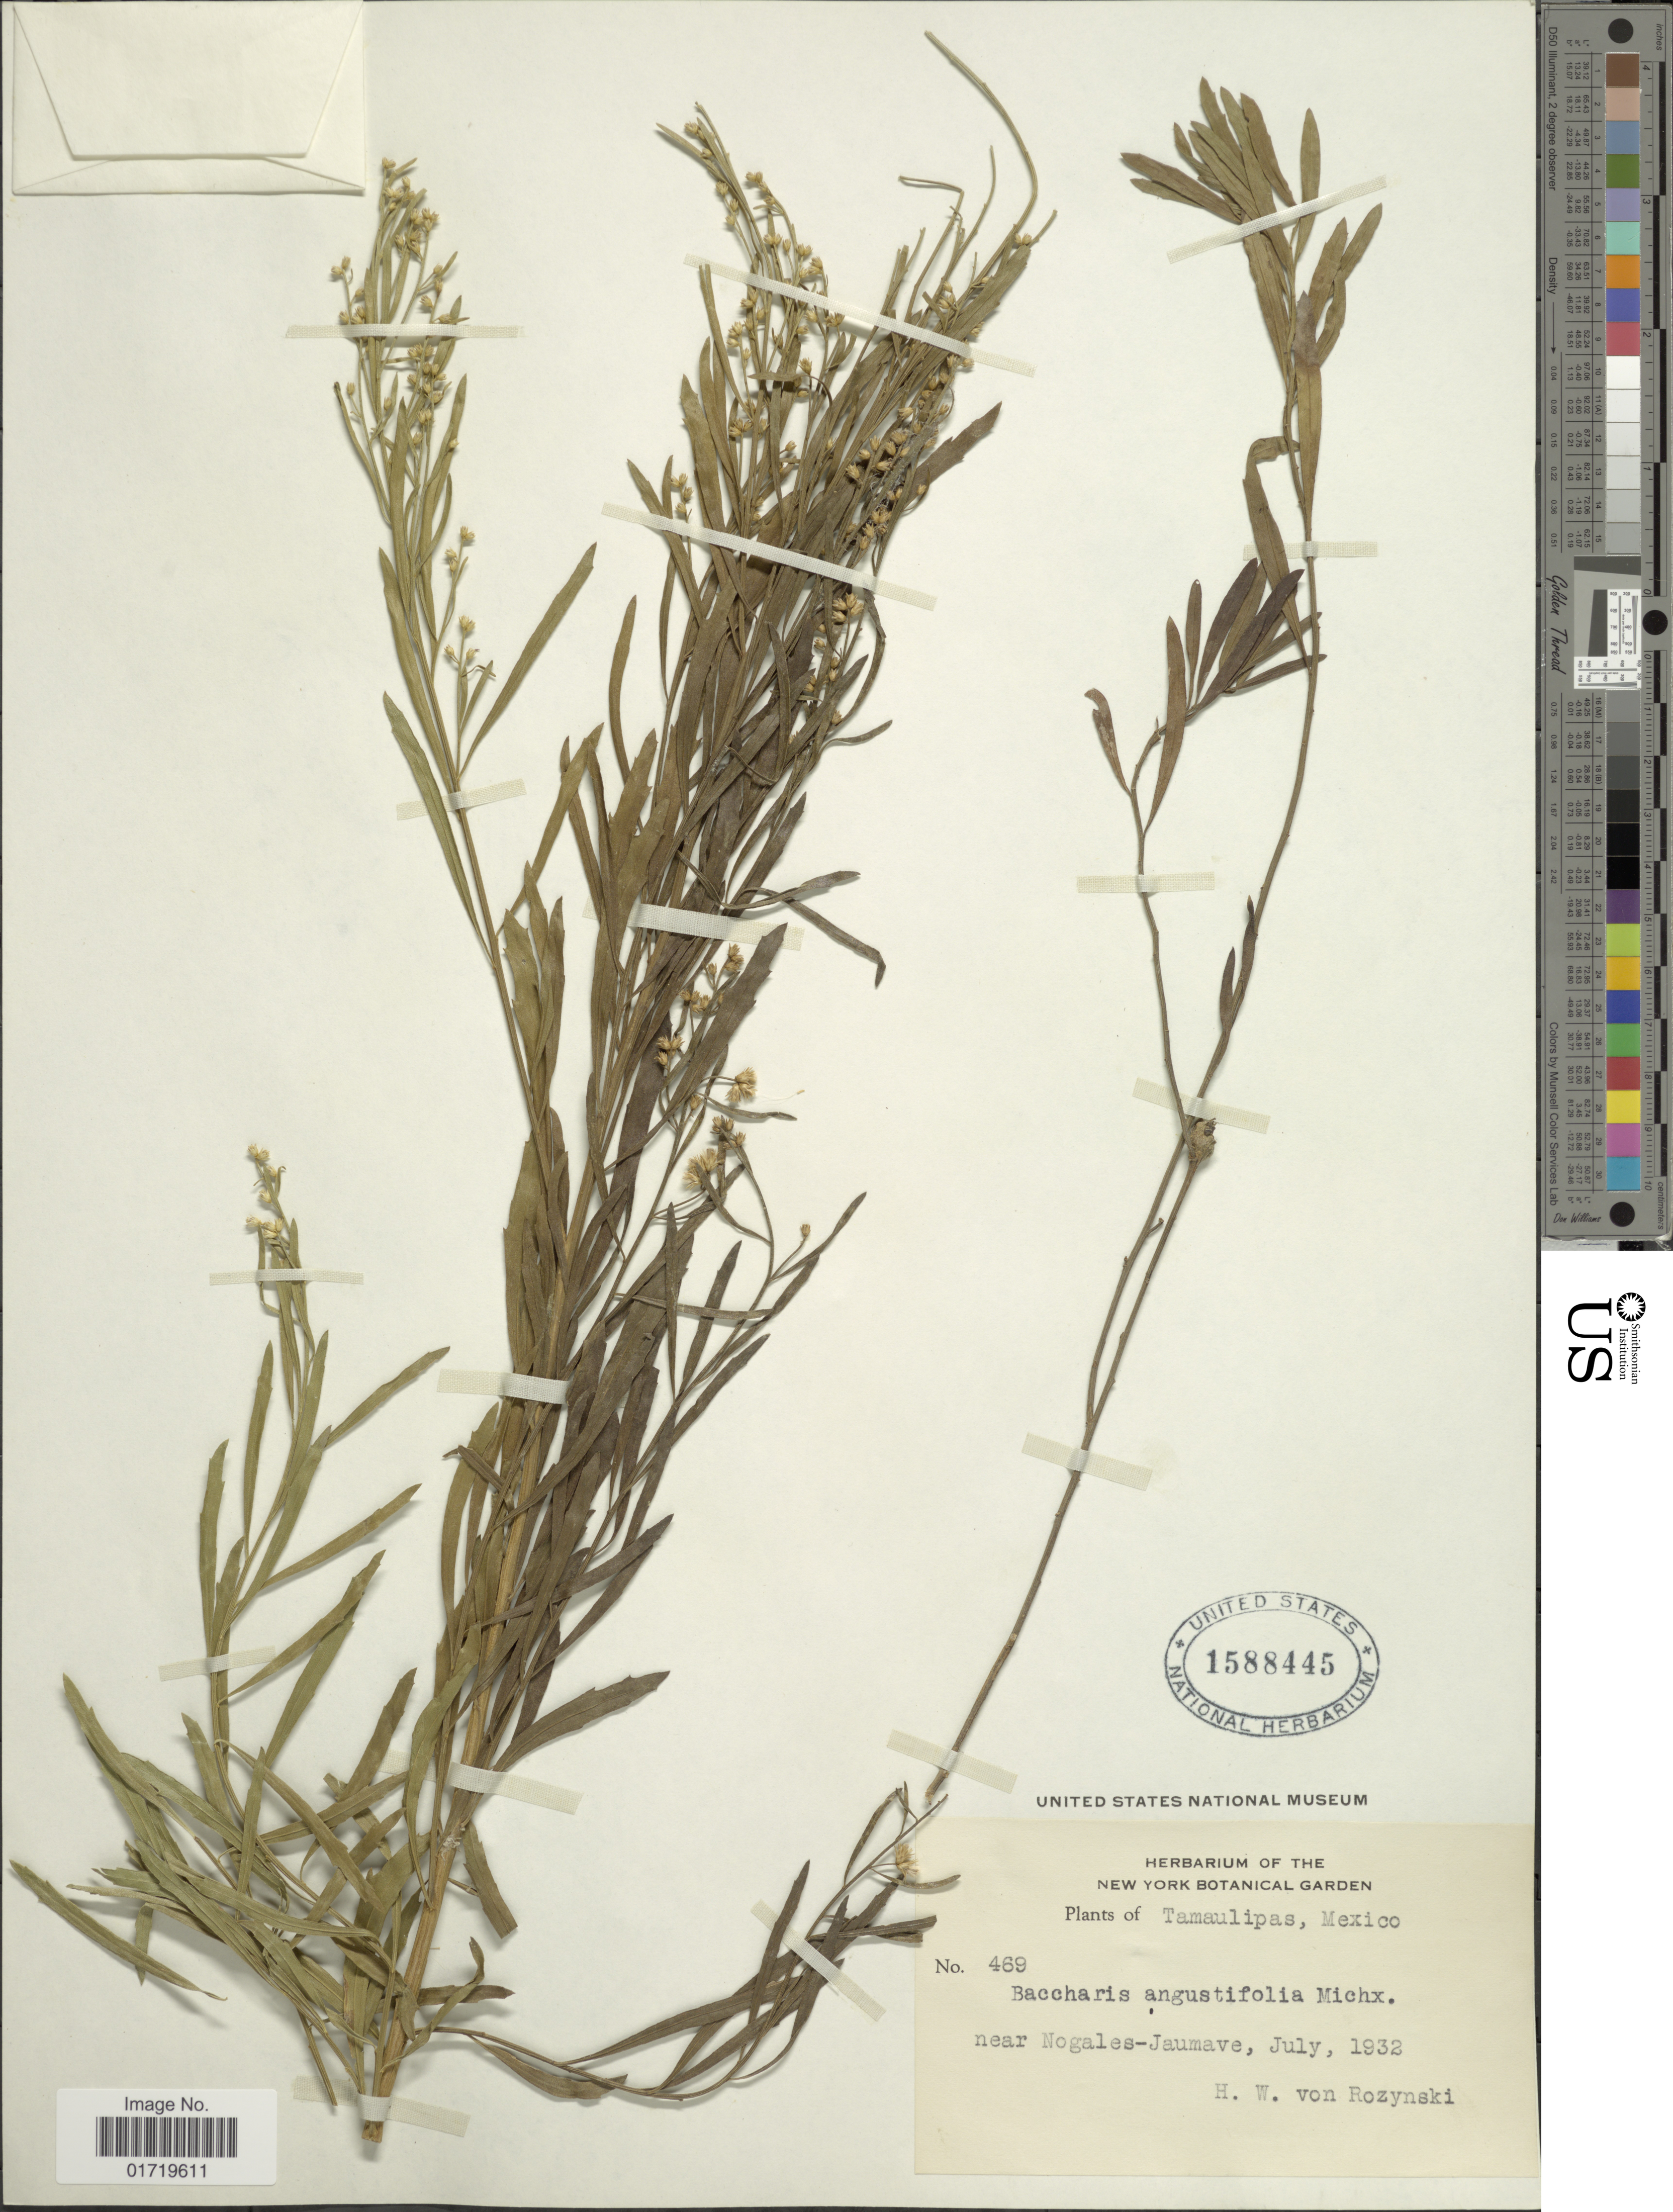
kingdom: Plantae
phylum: Tracheophyta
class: Magnoliopsida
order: Asterales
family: Asteraceae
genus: Baccharis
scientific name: Baccharis neglecta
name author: Britton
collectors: Rozynski, H. W. von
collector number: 469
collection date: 1932-07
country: Mexico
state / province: Tamaulipas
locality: Tamaulipas, near Nogales-Jaumave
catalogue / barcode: US 1588445